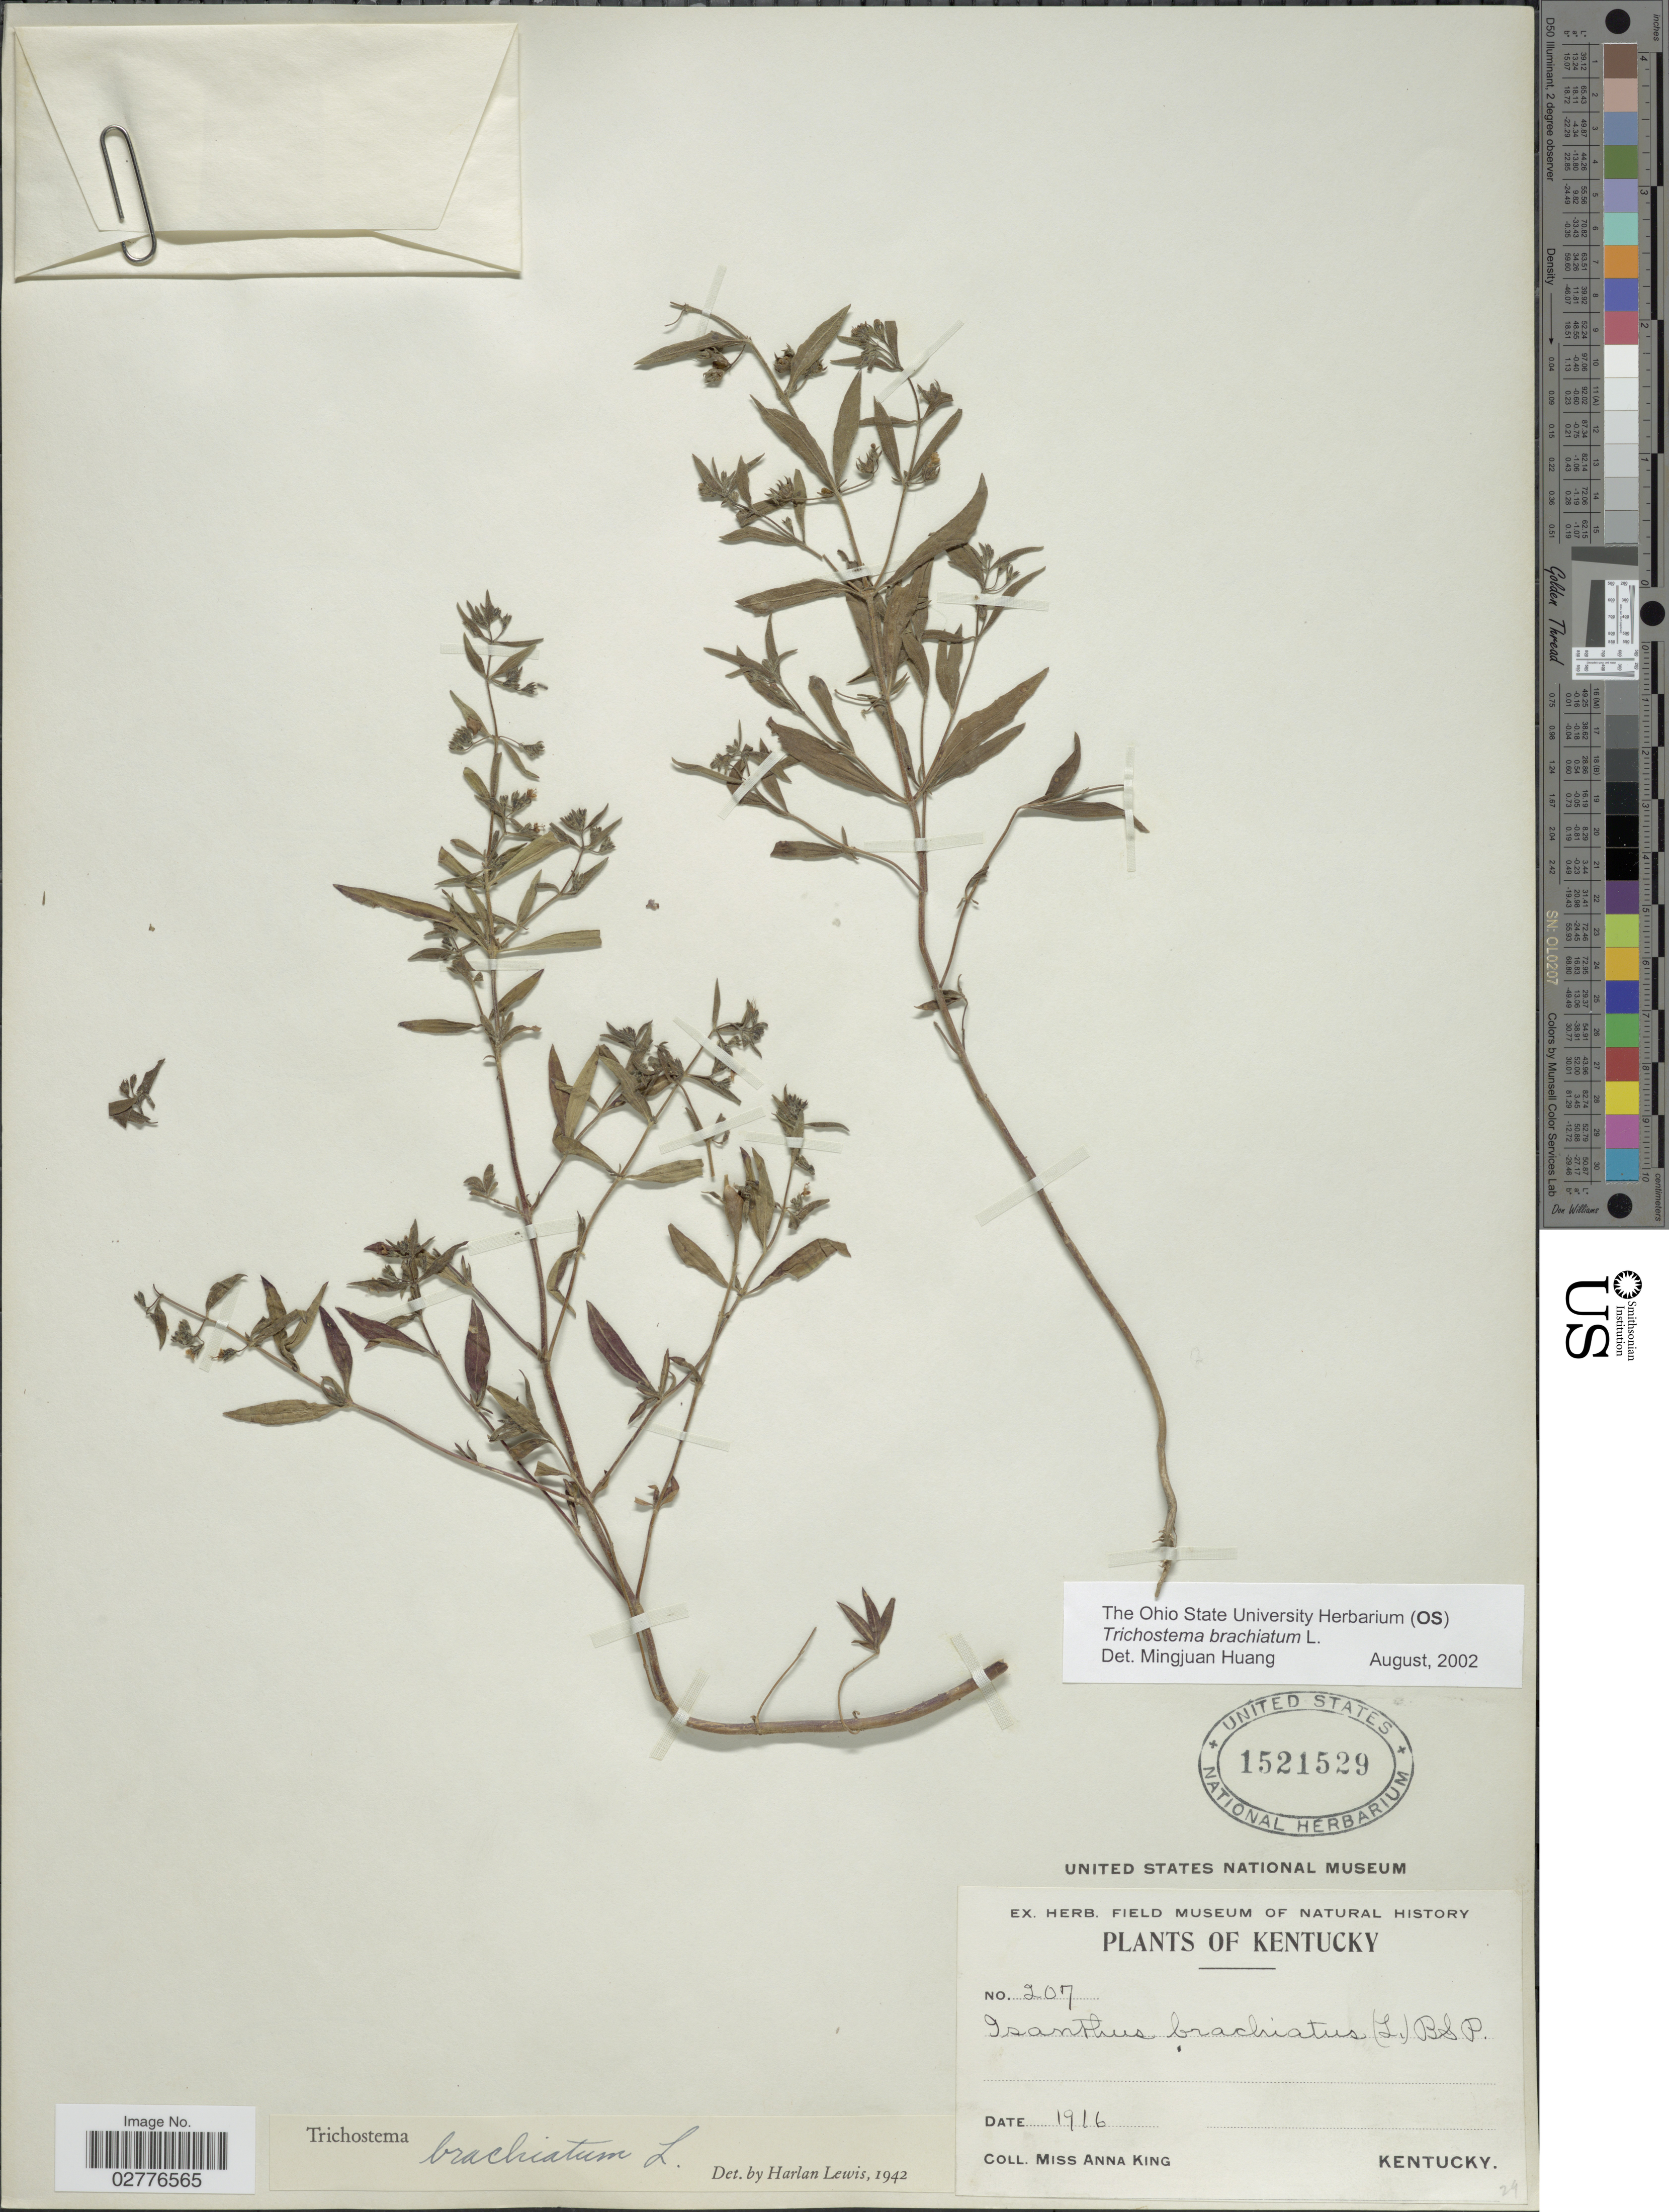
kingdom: Plantae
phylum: Tracheophyta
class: Magnoliopsida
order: Lamiales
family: Lamiaceae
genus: Trichostema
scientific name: Trichostema brachiatum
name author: L.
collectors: A. King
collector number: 207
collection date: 1916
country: United States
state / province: Kentucky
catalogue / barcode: US 1521529